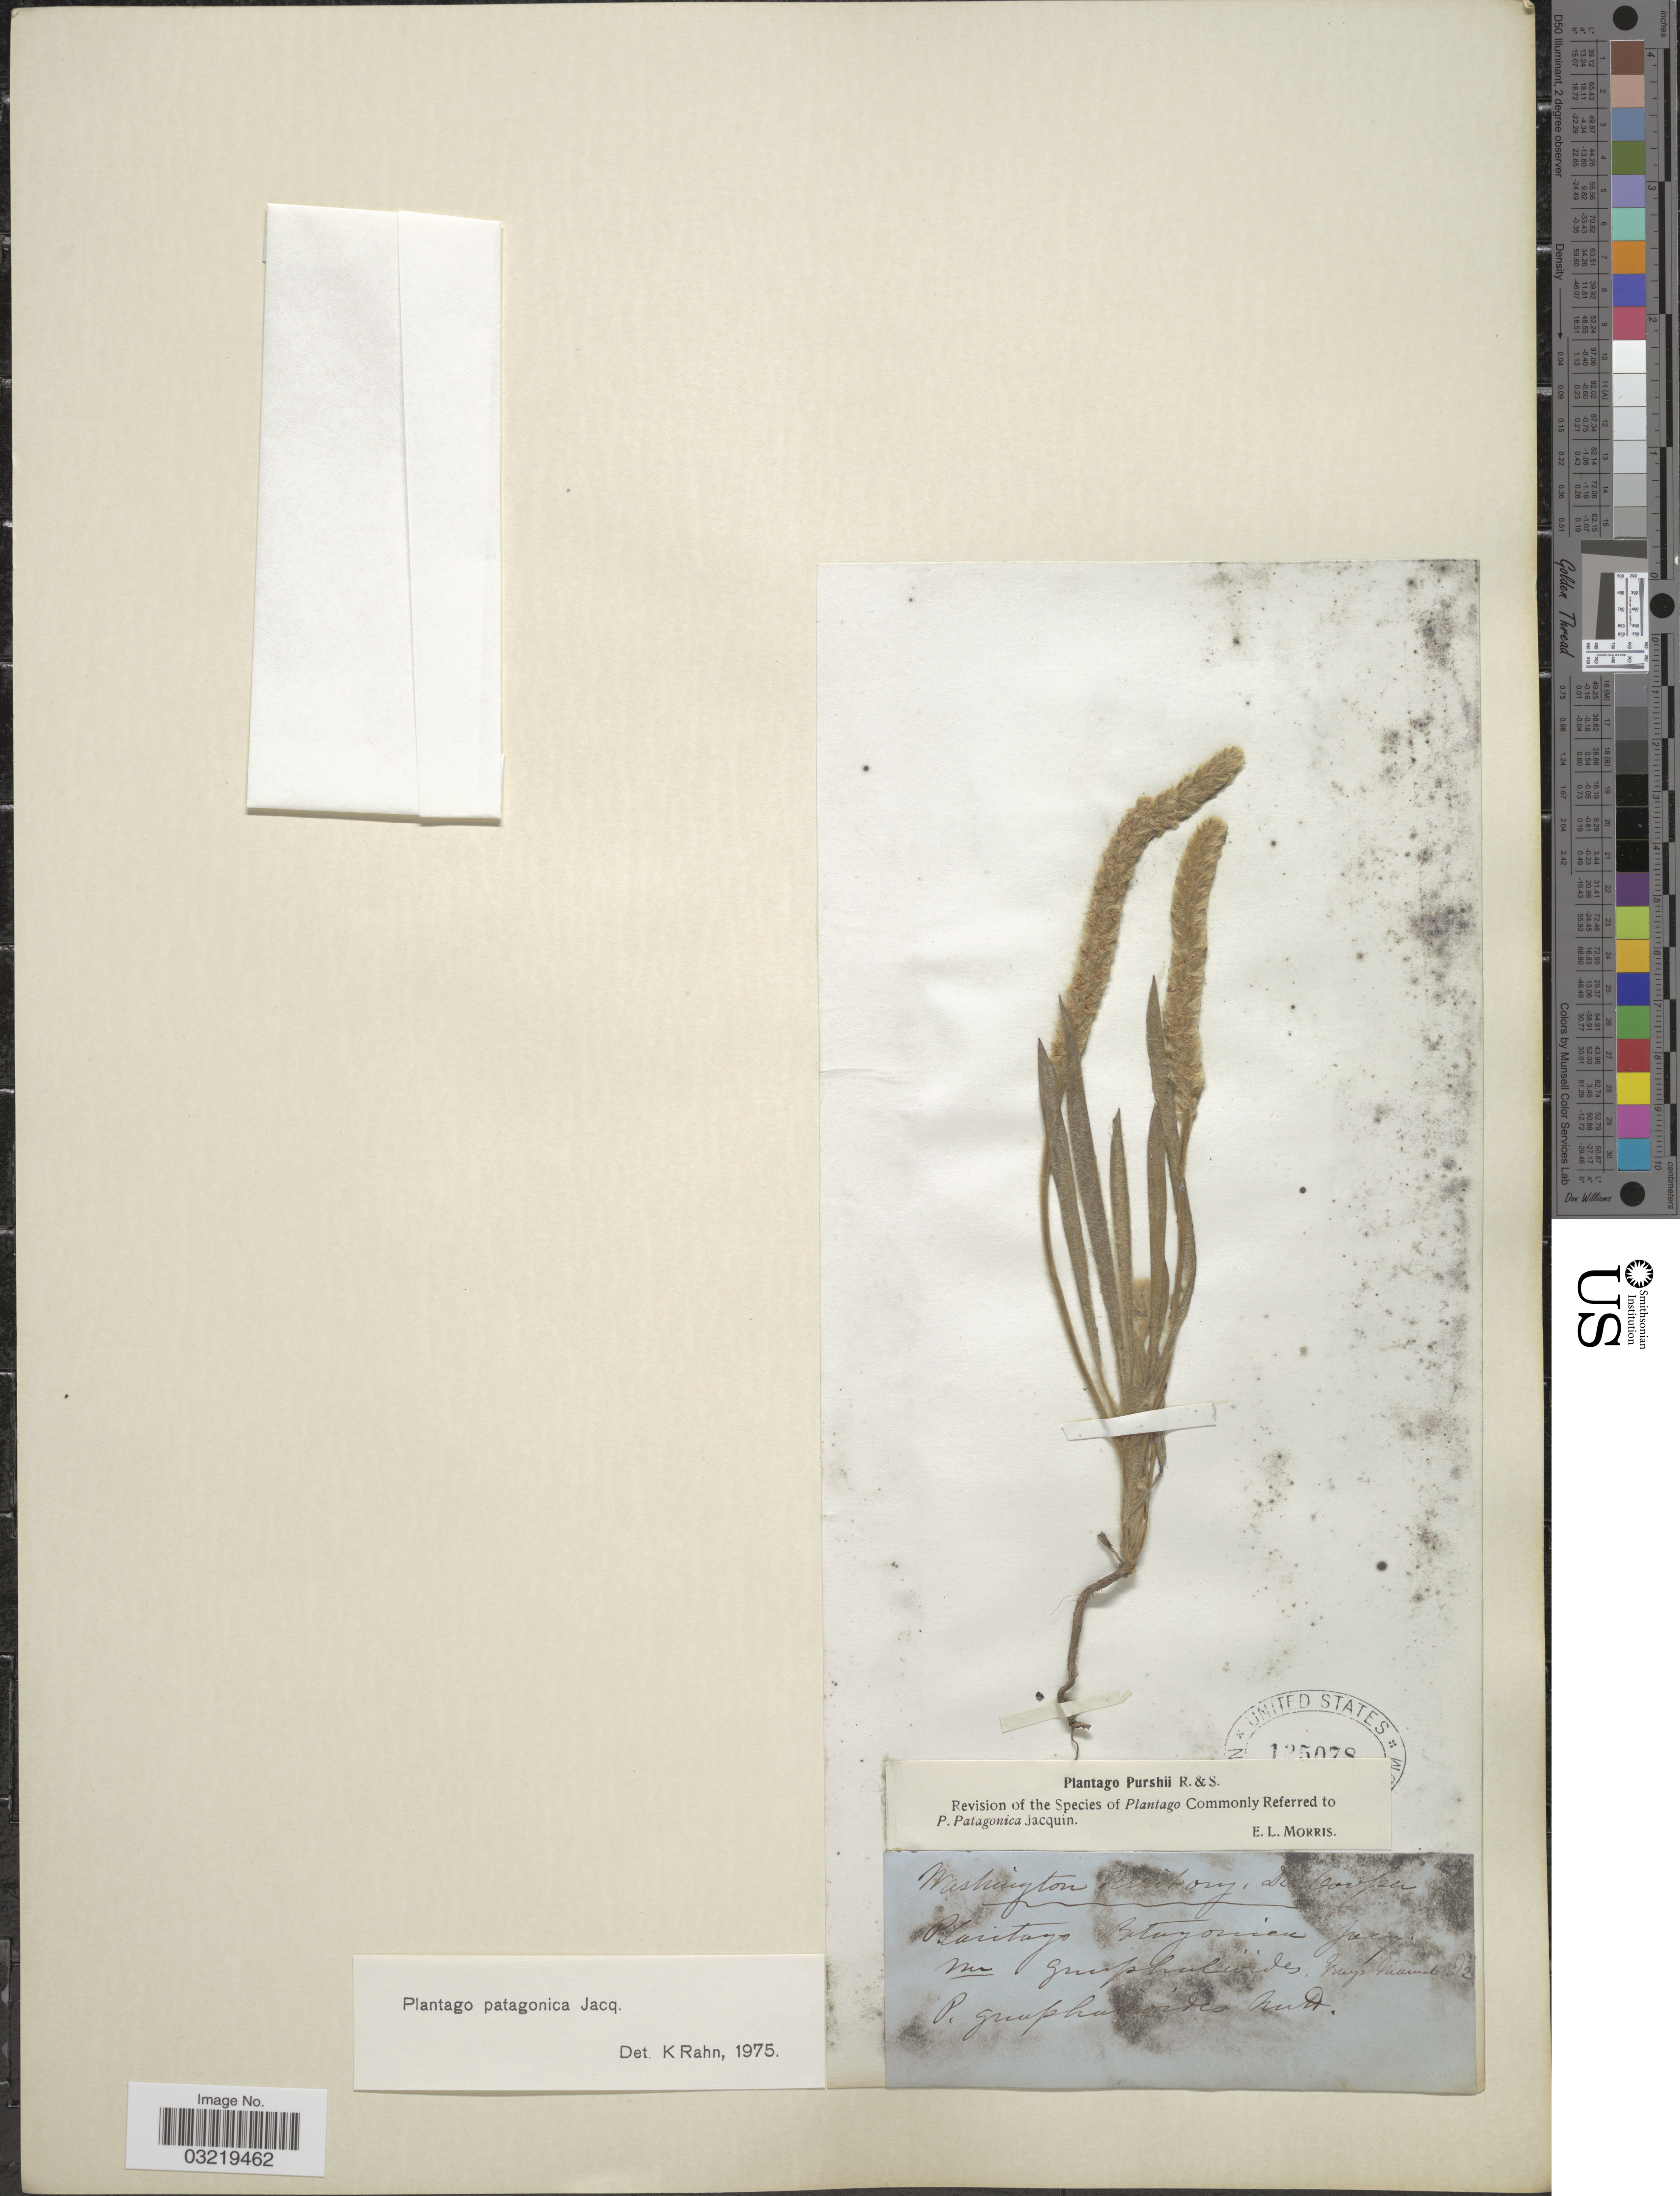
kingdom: Plantae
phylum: Tracheophyta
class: Magnoliopsida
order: Lamiales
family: Plantaginaceae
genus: Plantago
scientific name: Plantago patagonica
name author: Jacq.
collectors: Dr. Cooper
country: United States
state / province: Washington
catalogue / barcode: US 125078